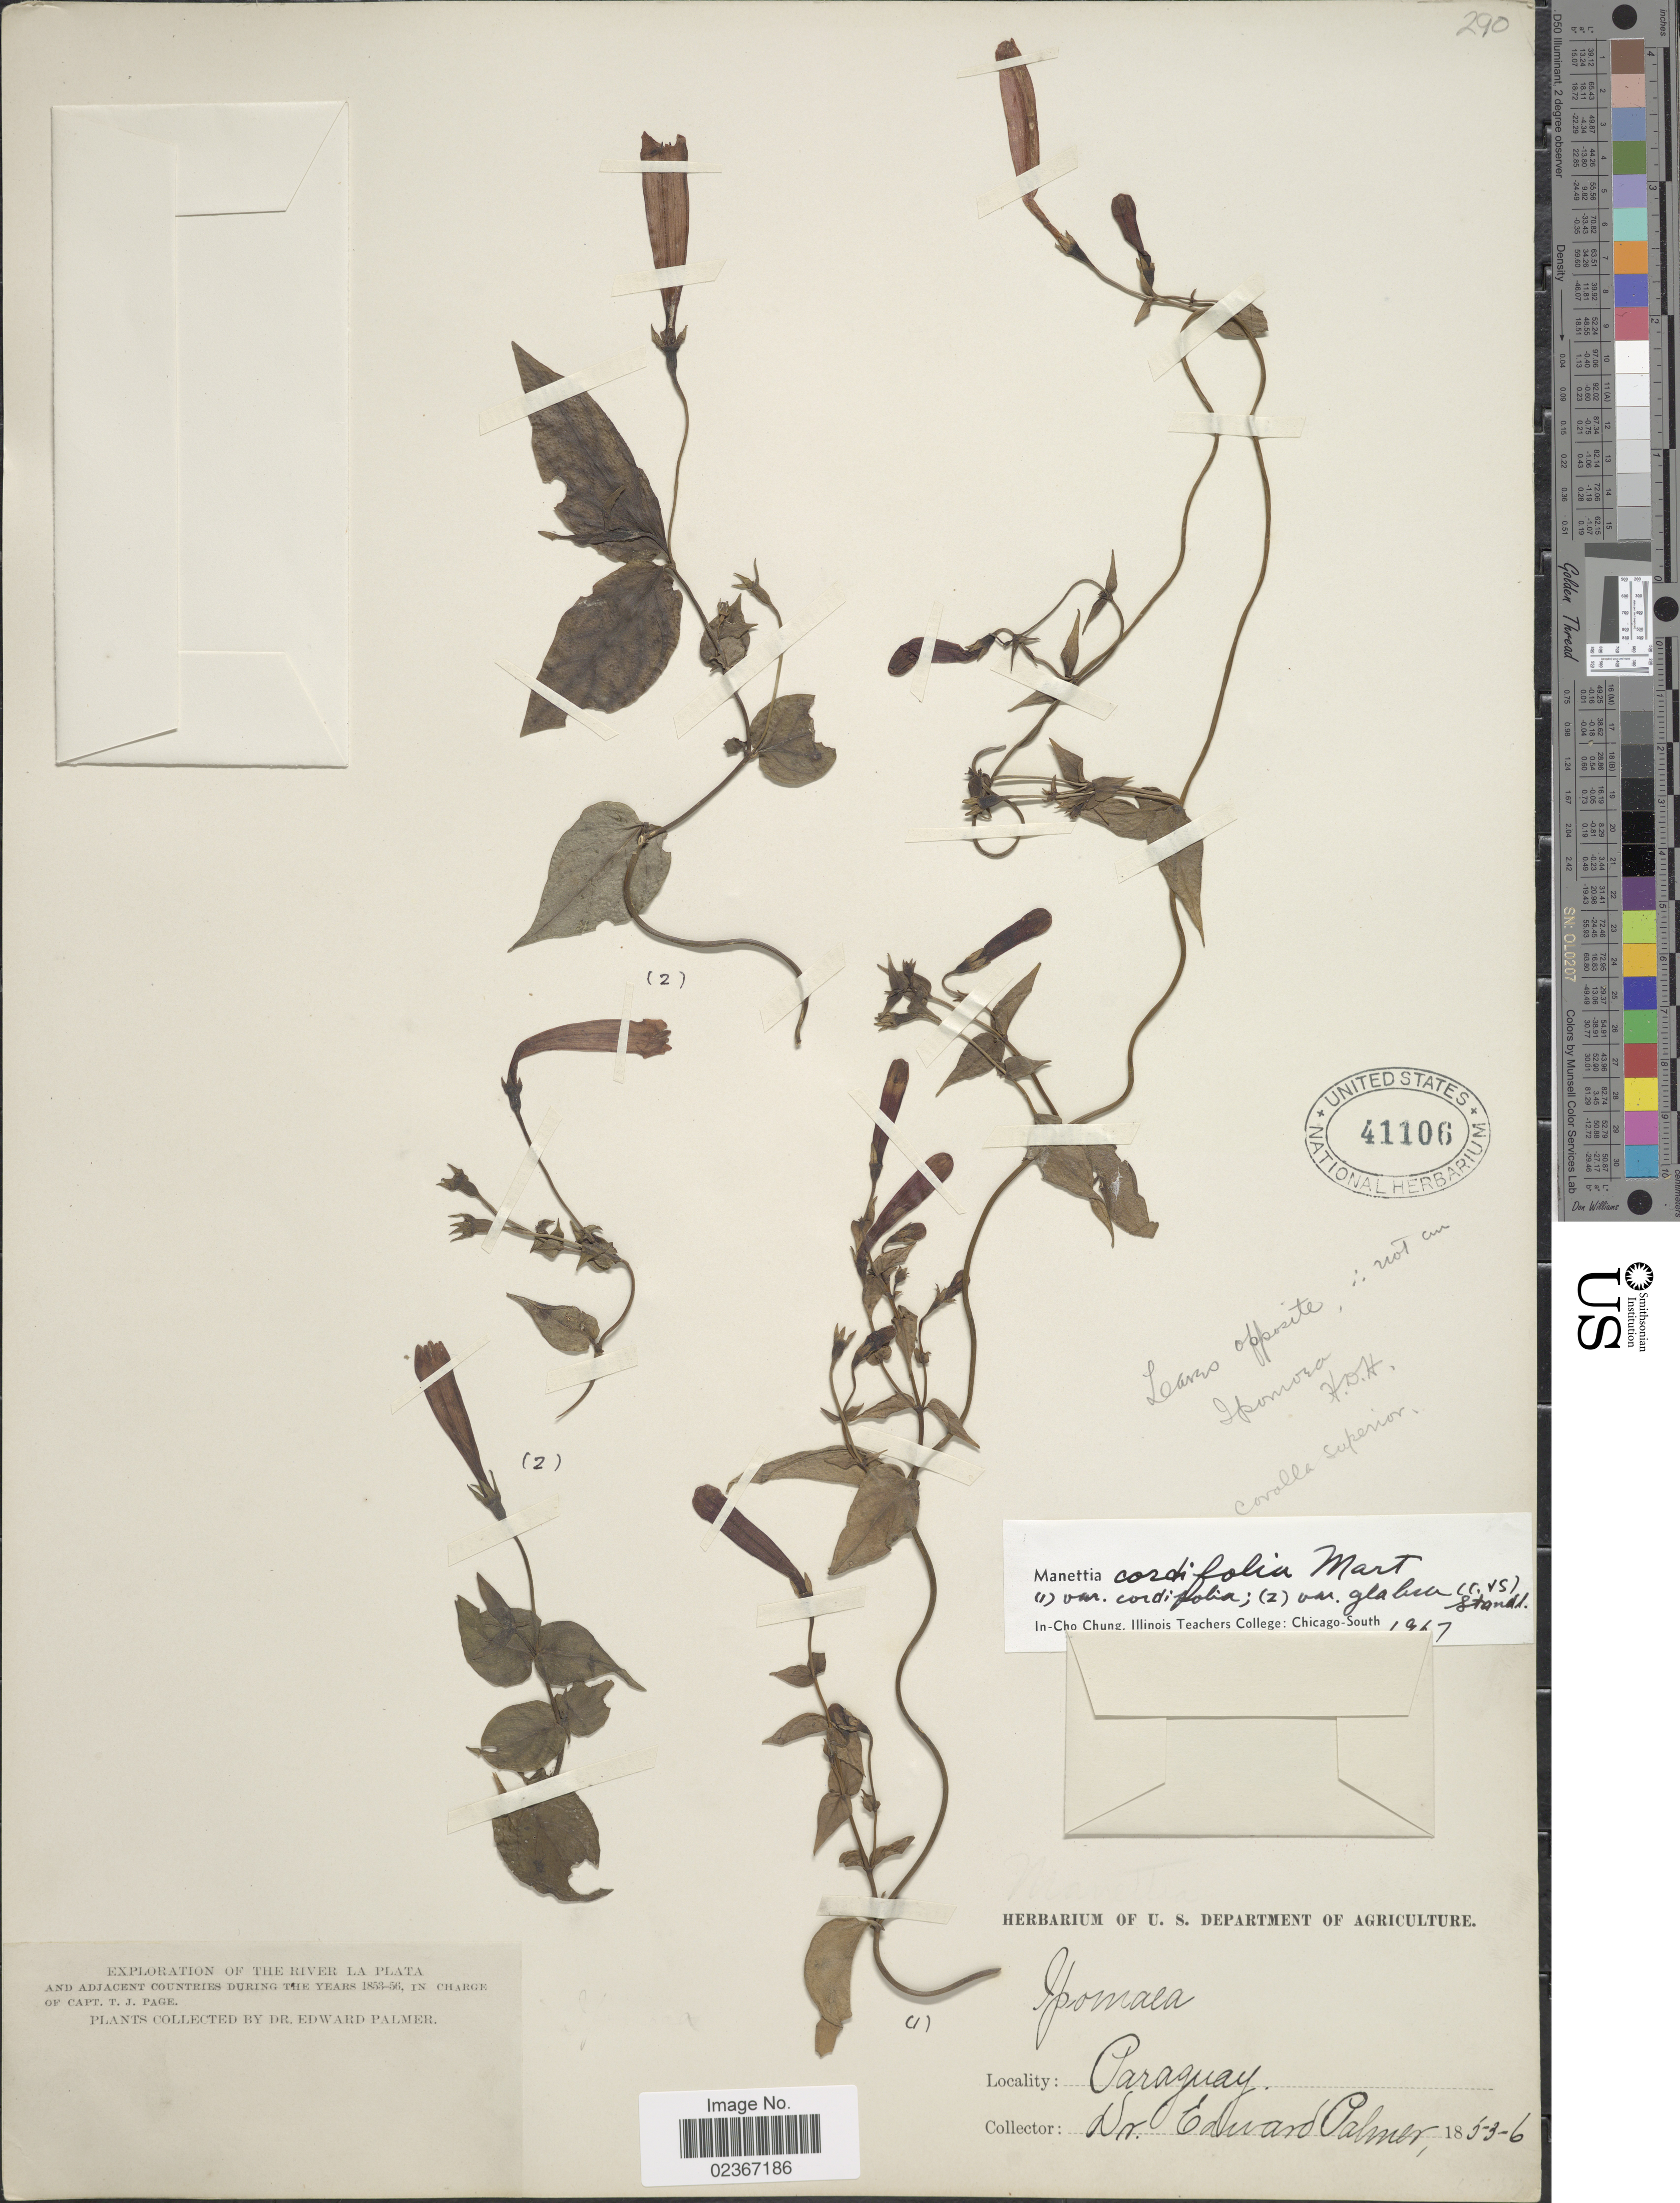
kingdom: Plantae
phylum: Tracheophyta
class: Magnoliopsida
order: Gentianales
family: Rubiaceae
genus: Manettia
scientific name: Manettia cordifolia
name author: Mart.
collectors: E. Palmer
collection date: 1853/1856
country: Paraguay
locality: River La Plata and adjacent countries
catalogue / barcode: US 41106